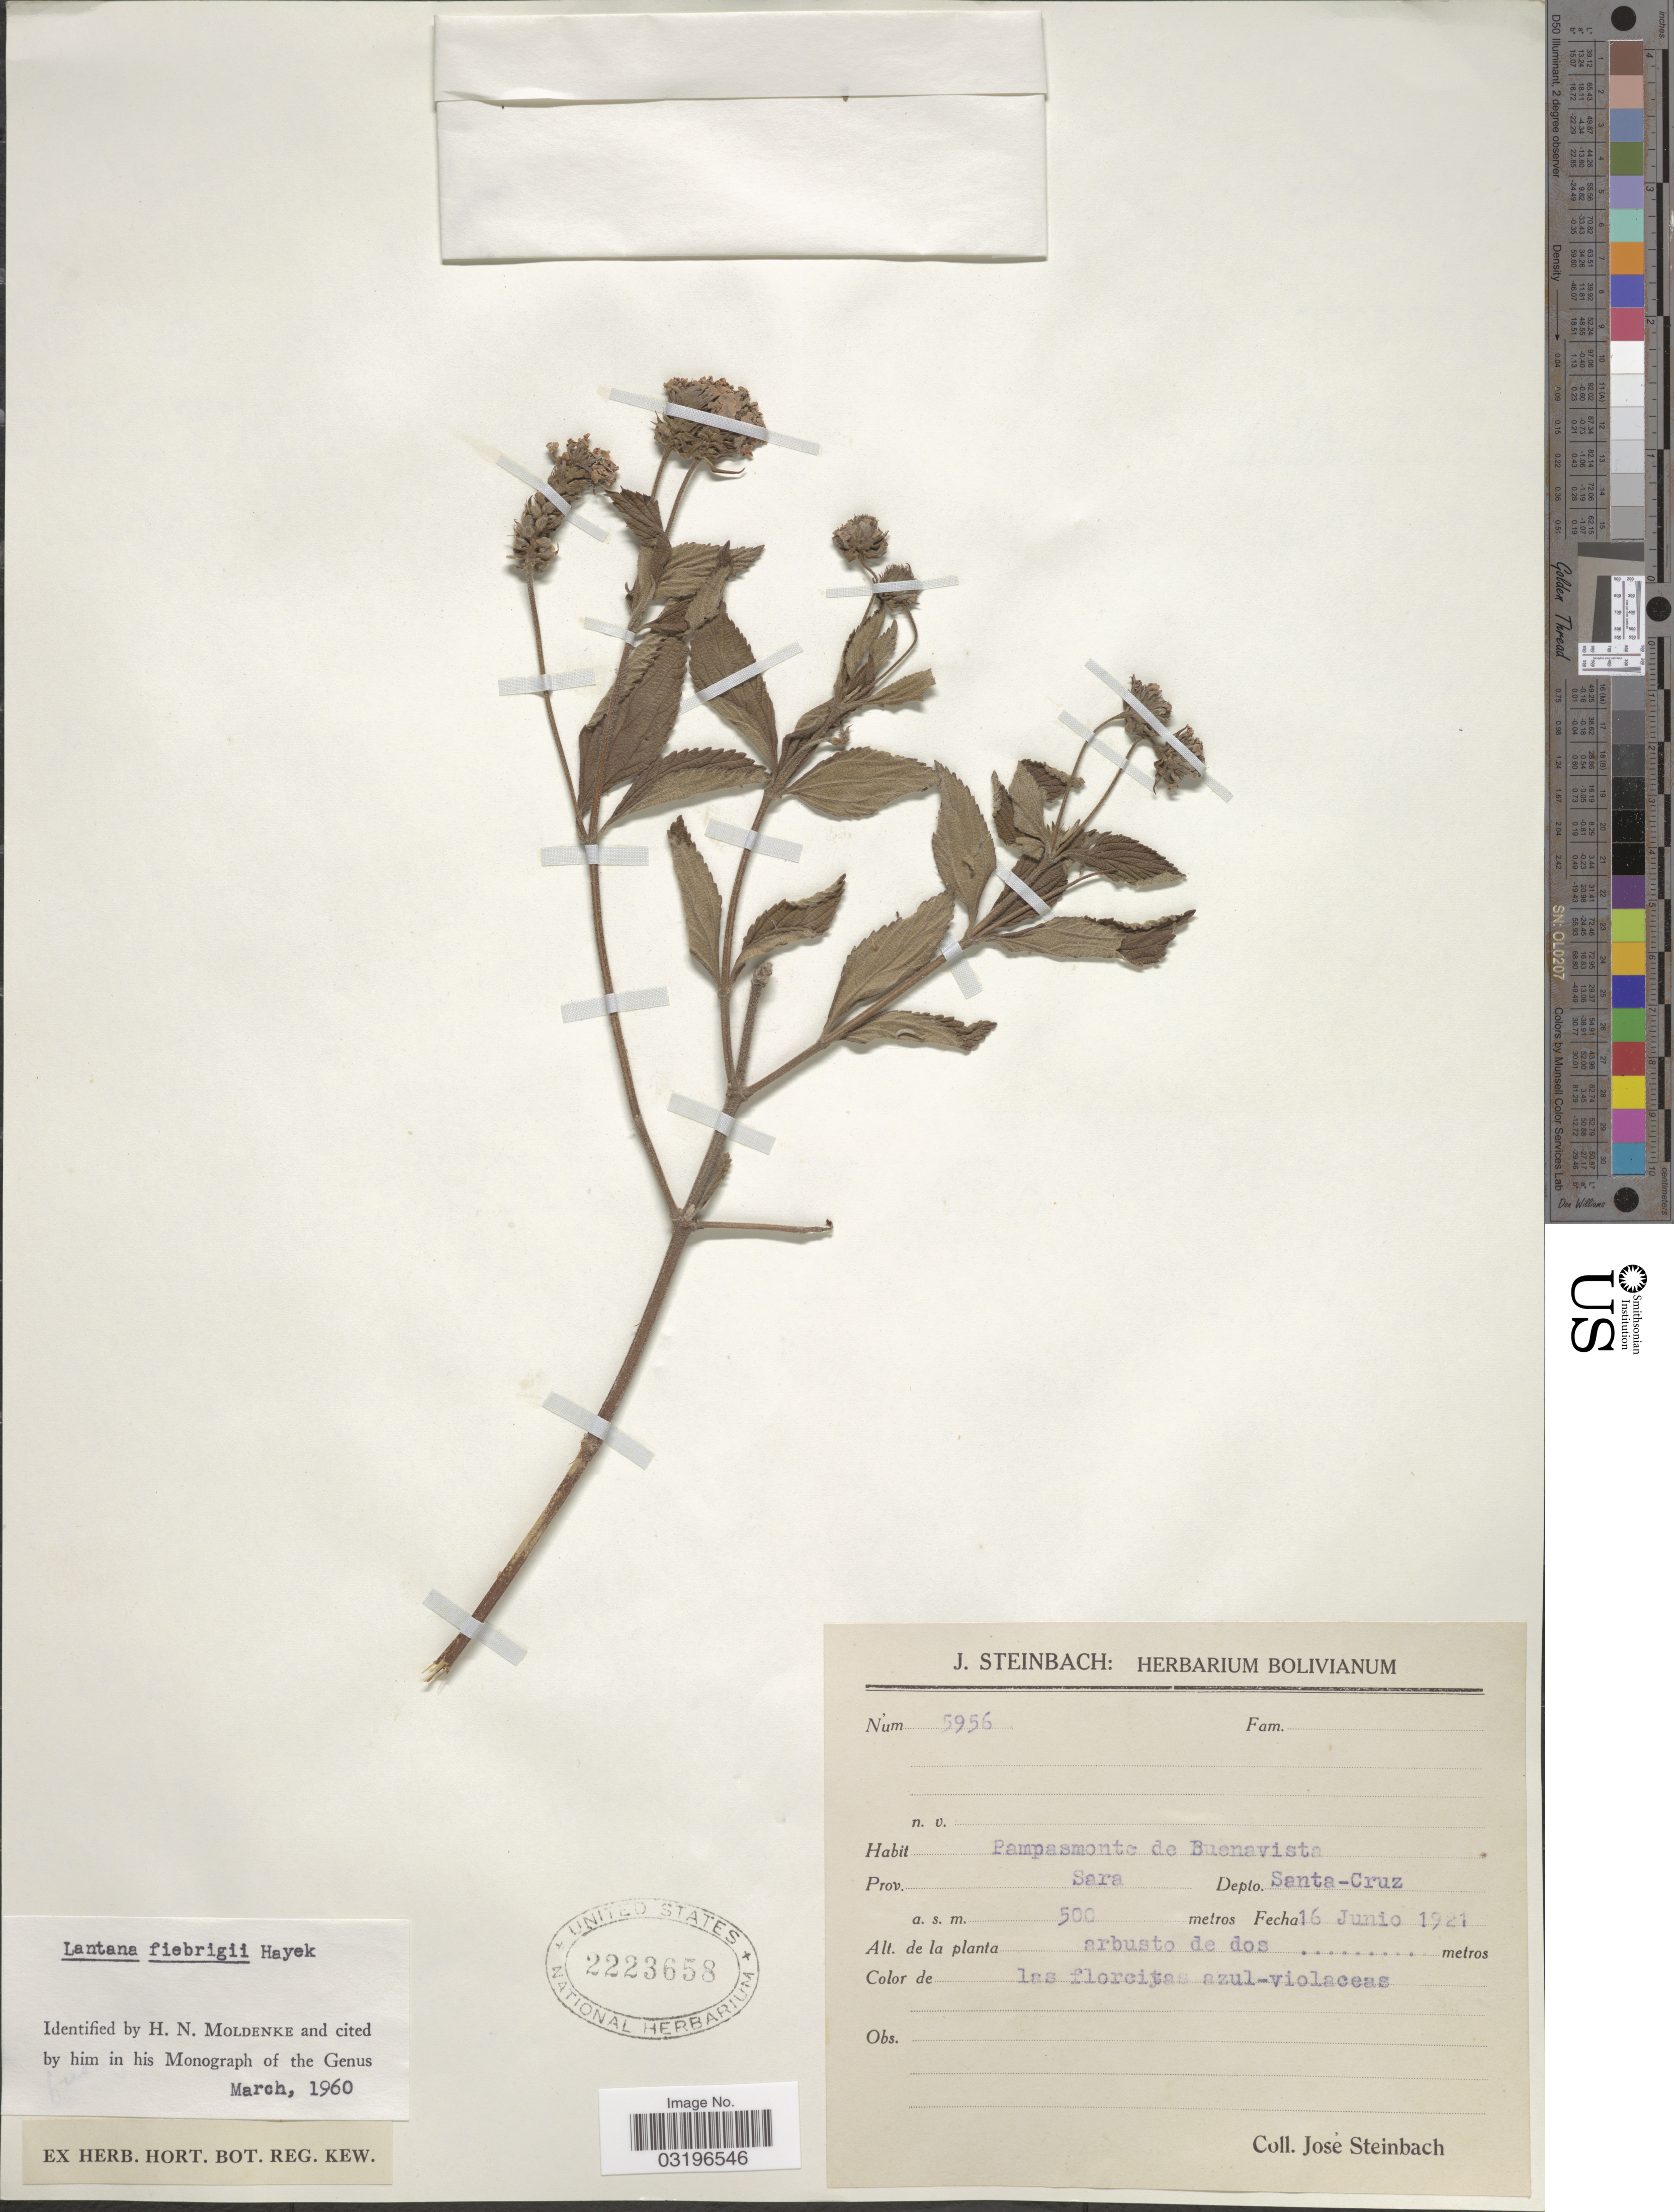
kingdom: Plantae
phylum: Tracheophyta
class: Magnoliopsida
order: Lamiales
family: Verbenaceae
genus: Lantana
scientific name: Lantana fiebrigii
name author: Hayek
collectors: J. Steinbach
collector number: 5956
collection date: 1921-06-16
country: Bolivia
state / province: Santa Cruz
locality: Pampasmonte de Buenavista, Prov. Sara, Depto. Santa-Cruz.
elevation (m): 500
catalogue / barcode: US 2223658